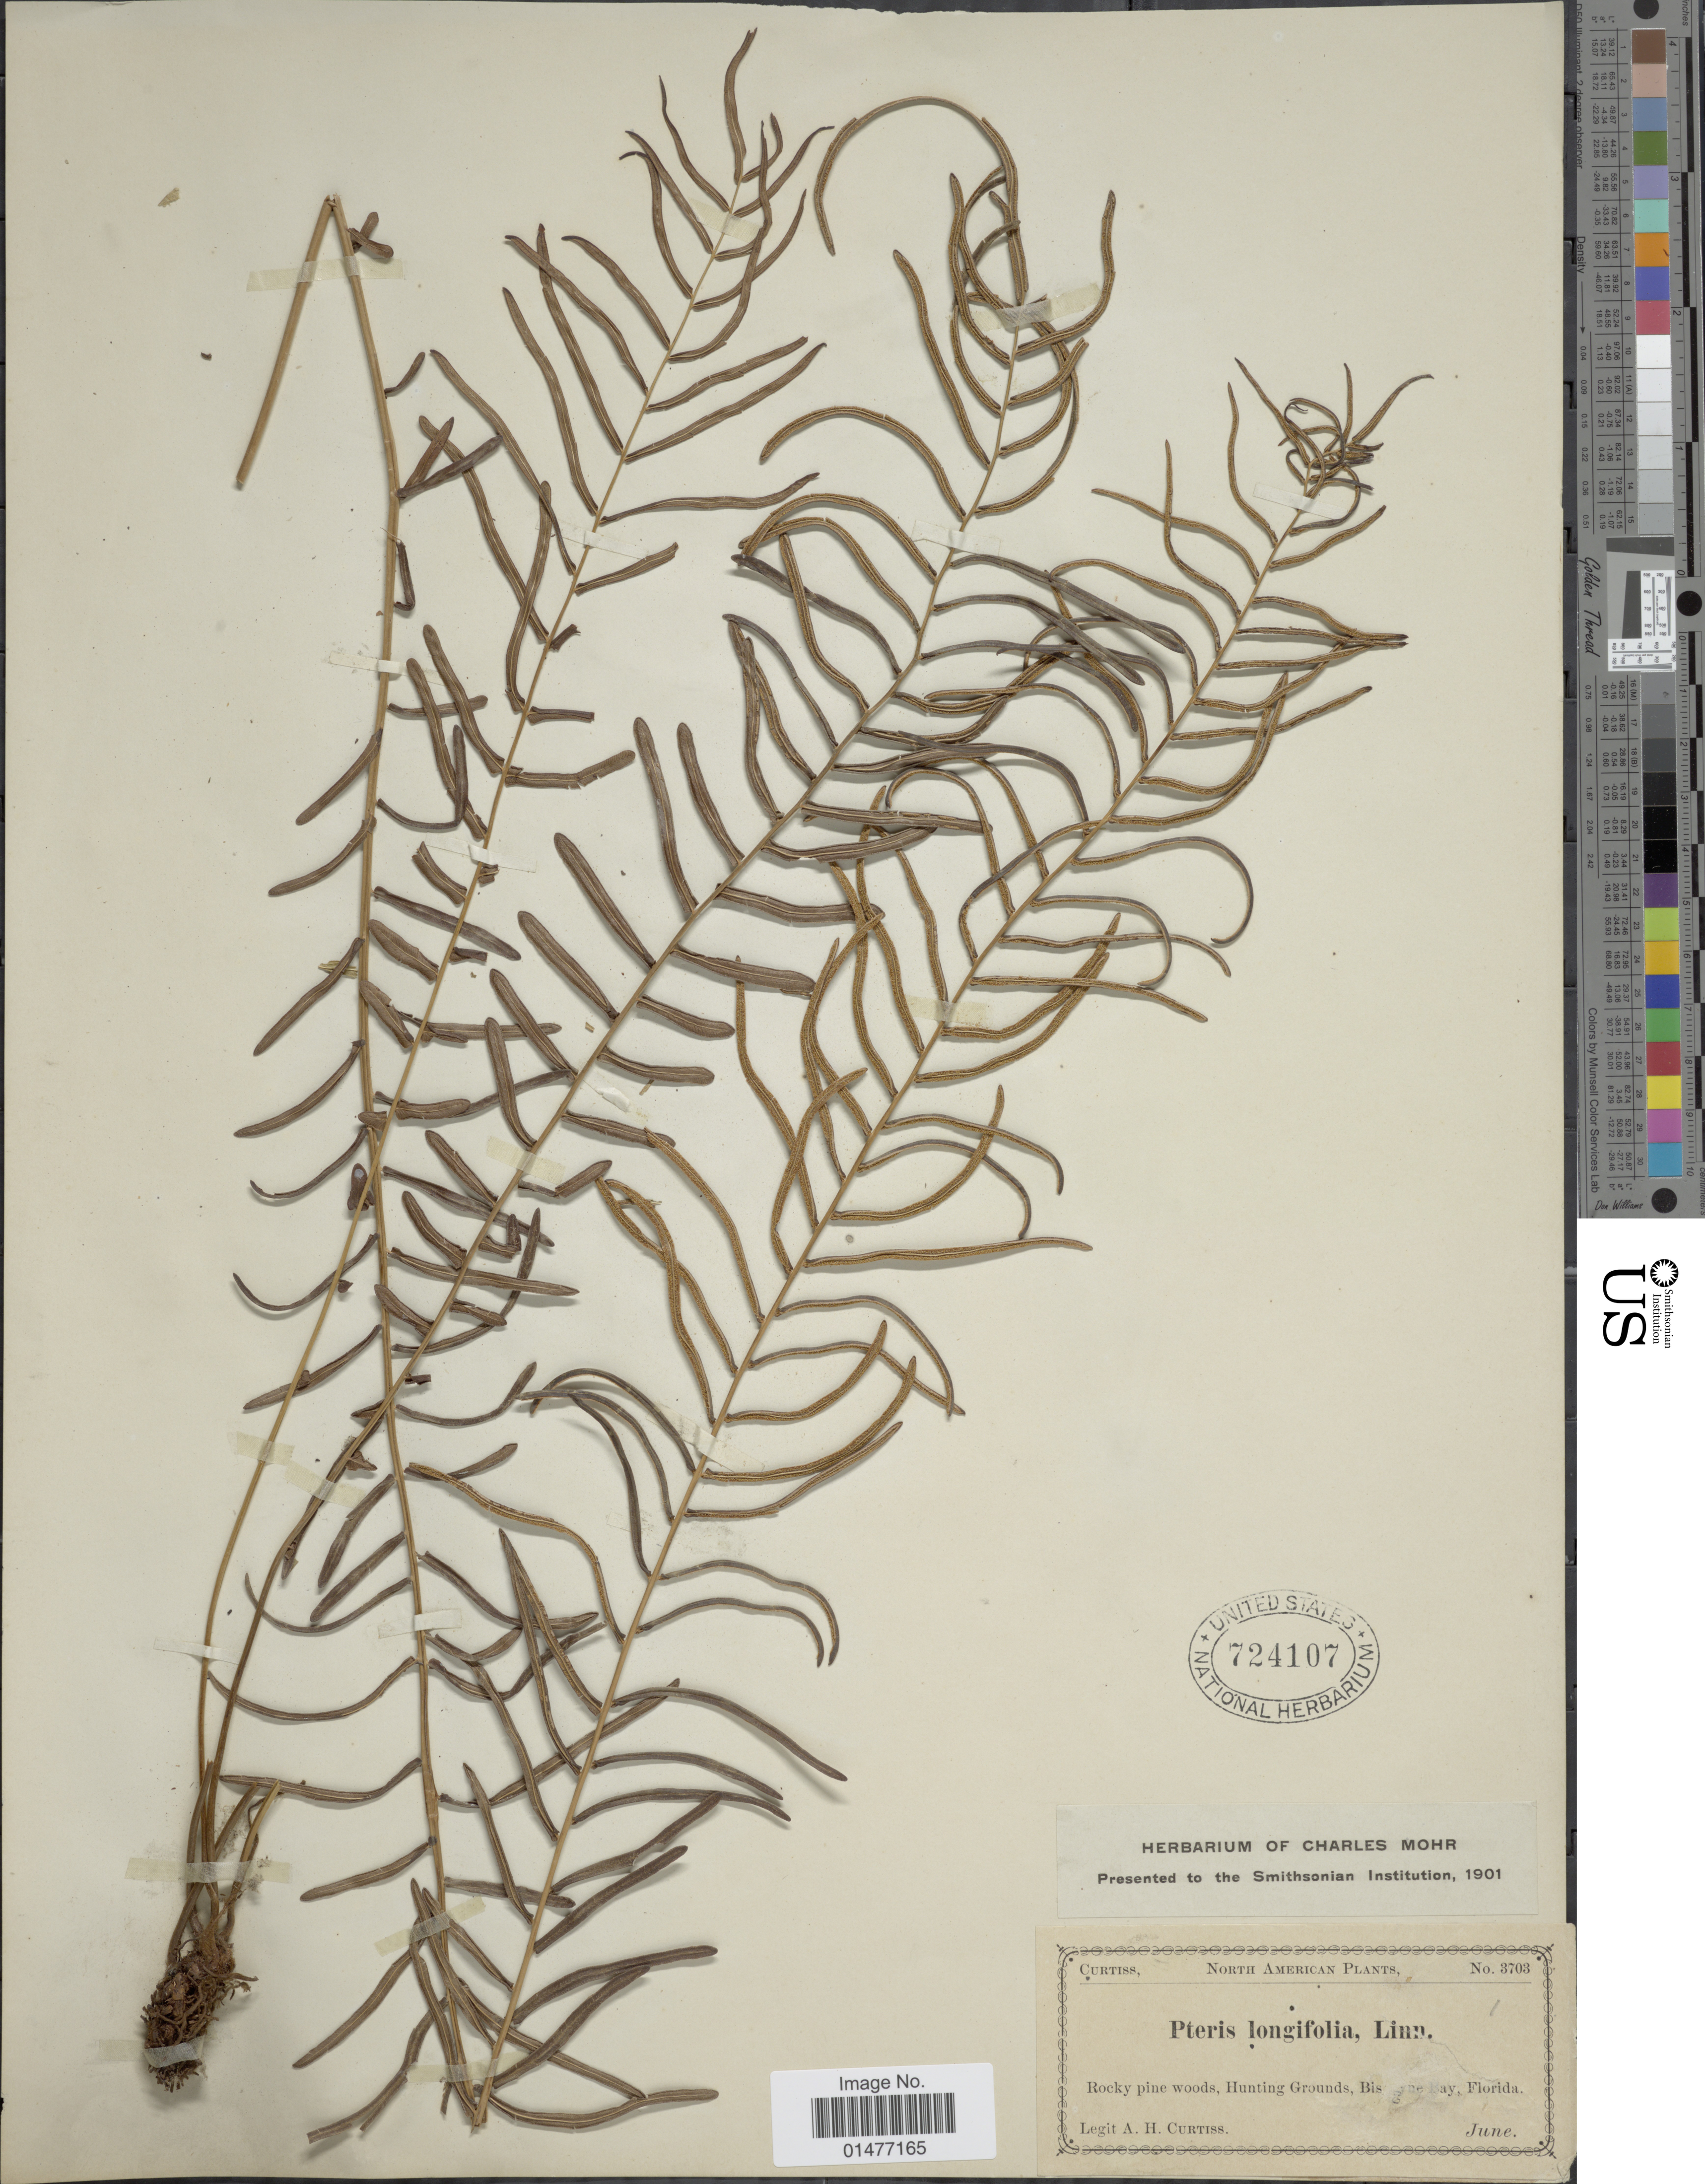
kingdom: Plantae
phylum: Tracheophyta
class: Polypodiopsida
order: Polypodiales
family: Pteridaceae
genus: Pteris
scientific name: Pteris bahamenis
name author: (J. Agardh) Fée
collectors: A. H. Curtiss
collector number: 3703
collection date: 1901-06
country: United States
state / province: Florida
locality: Rocky pine woods, Hunting Grounds, Biscayne Bay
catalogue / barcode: US 724107